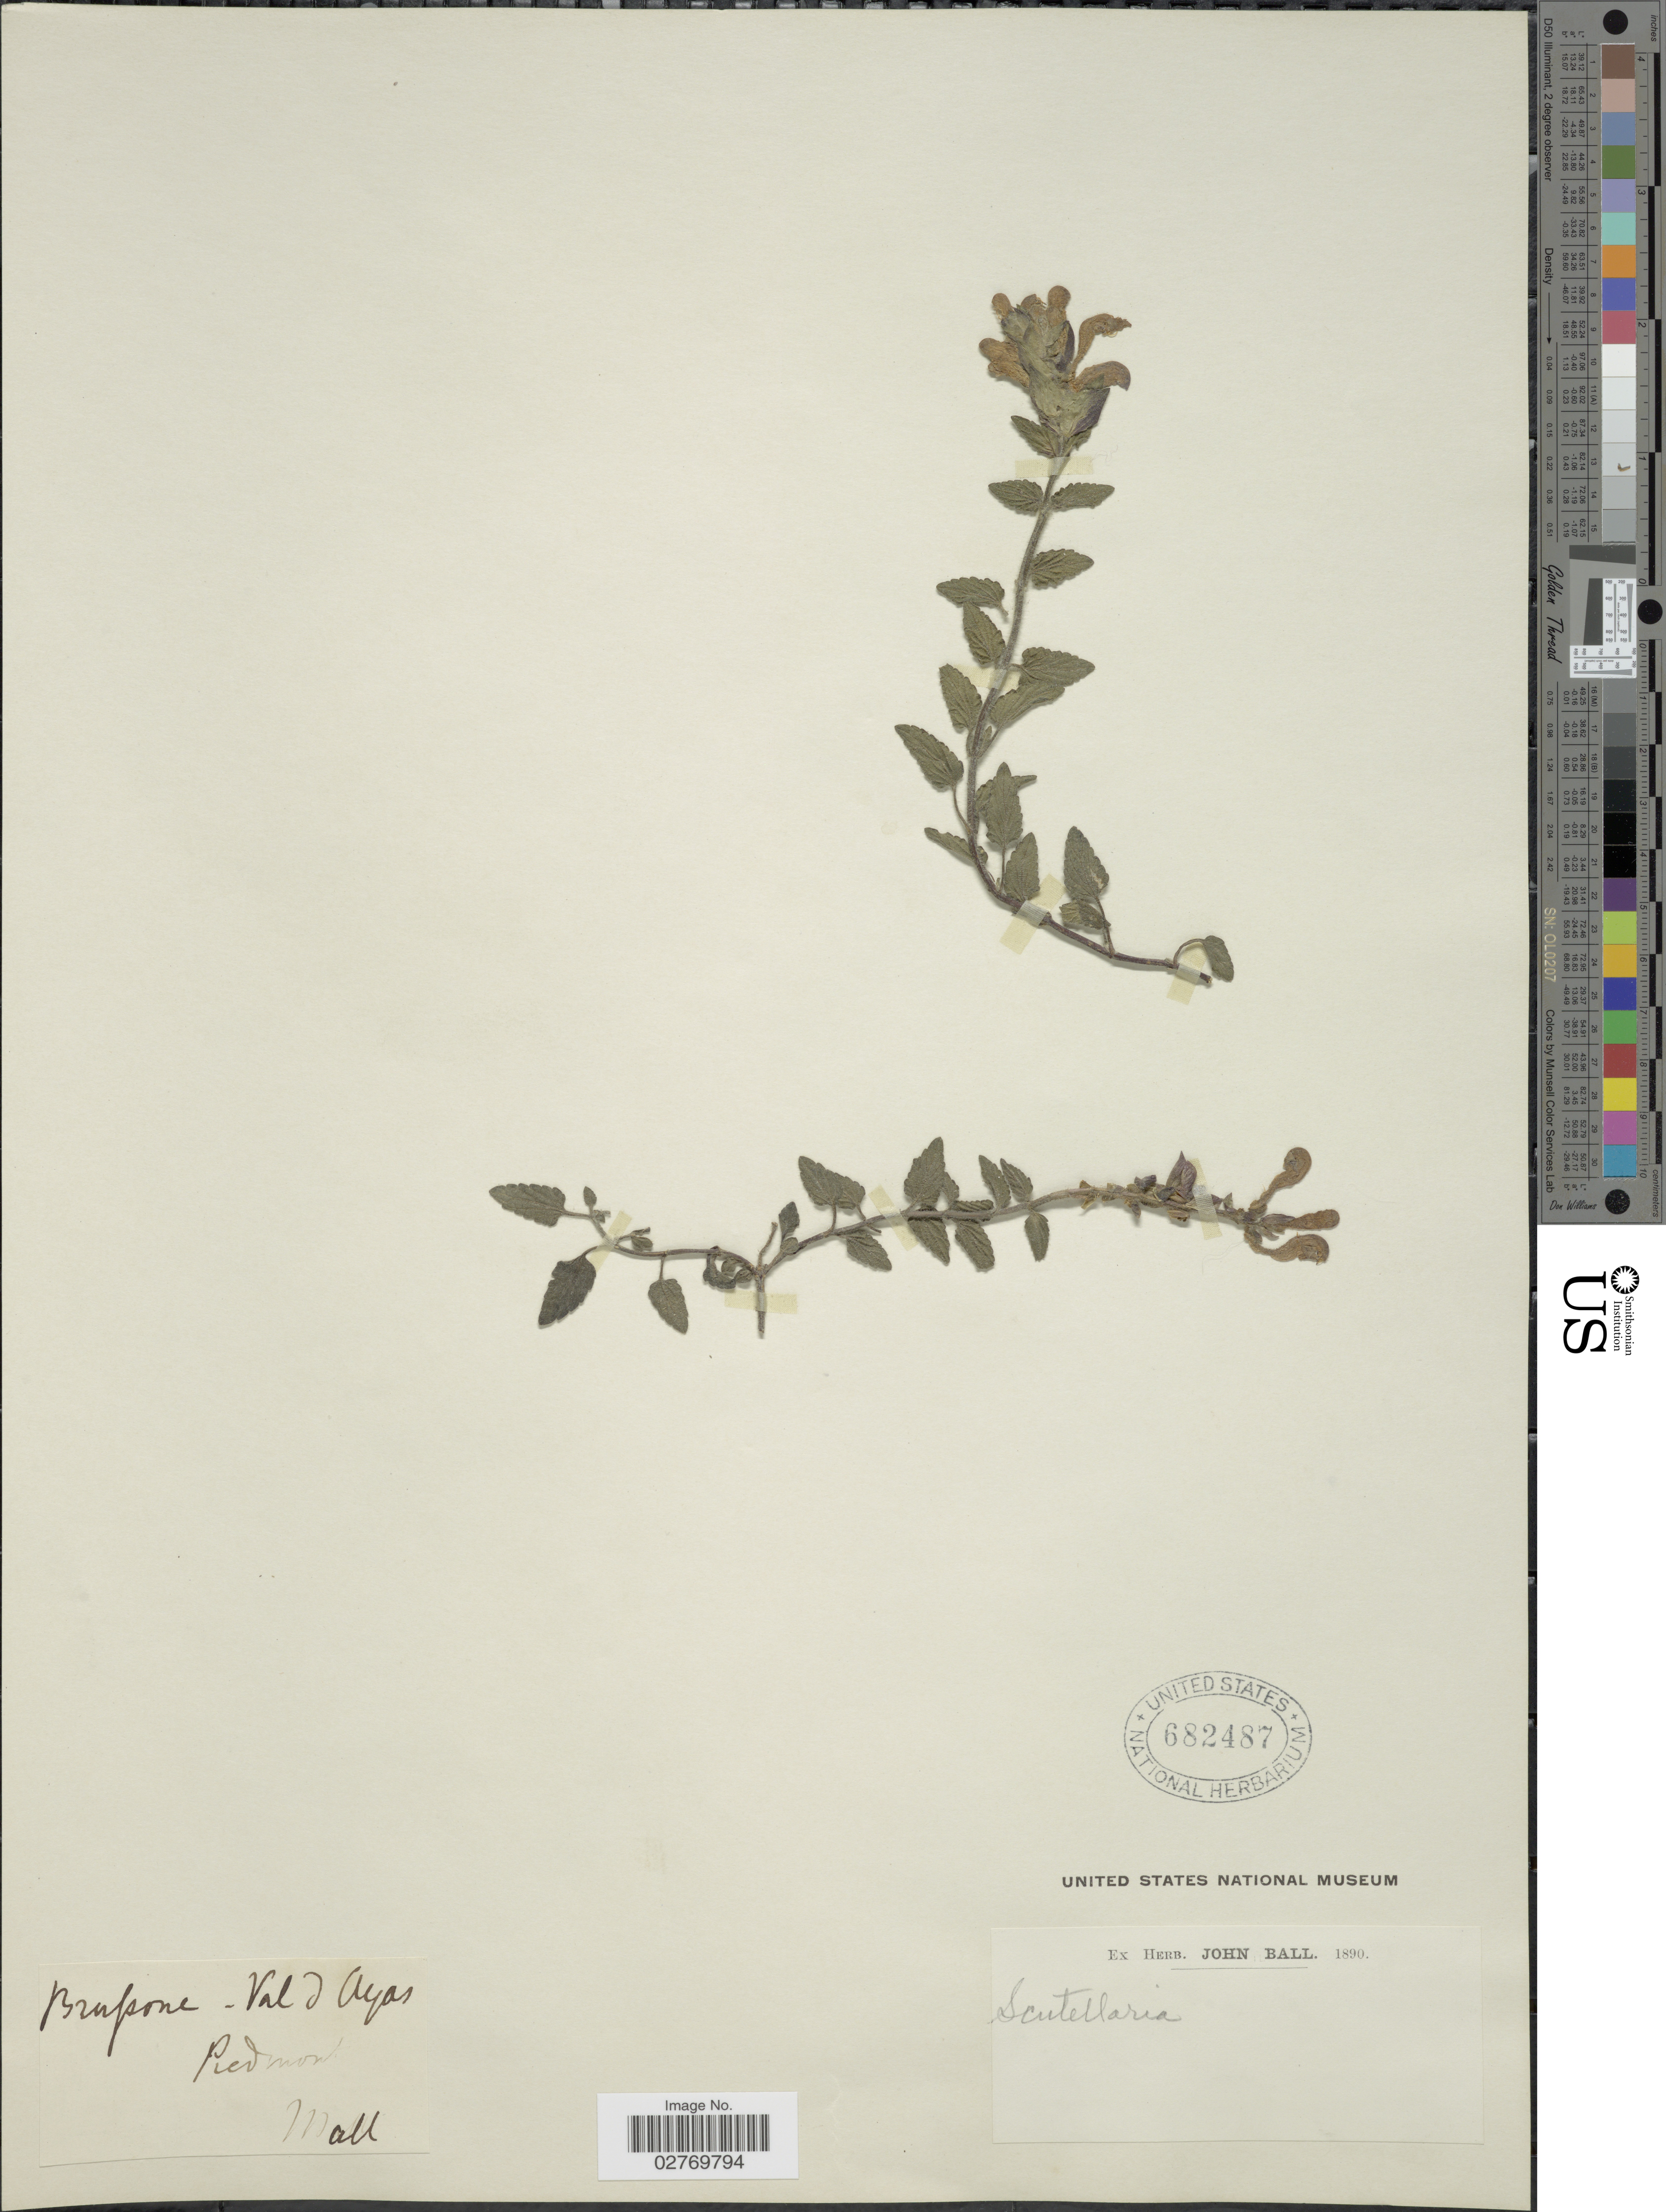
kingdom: Plantae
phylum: Tracheophyta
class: Magnoliopsida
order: Lamiales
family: Lamiaceae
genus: Scutellaria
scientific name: Scutellaria sp.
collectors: J. Ball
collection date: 1890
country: Italy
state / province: Piedmont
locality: Bruponde- Val d Ayas.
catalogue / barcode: US 682487